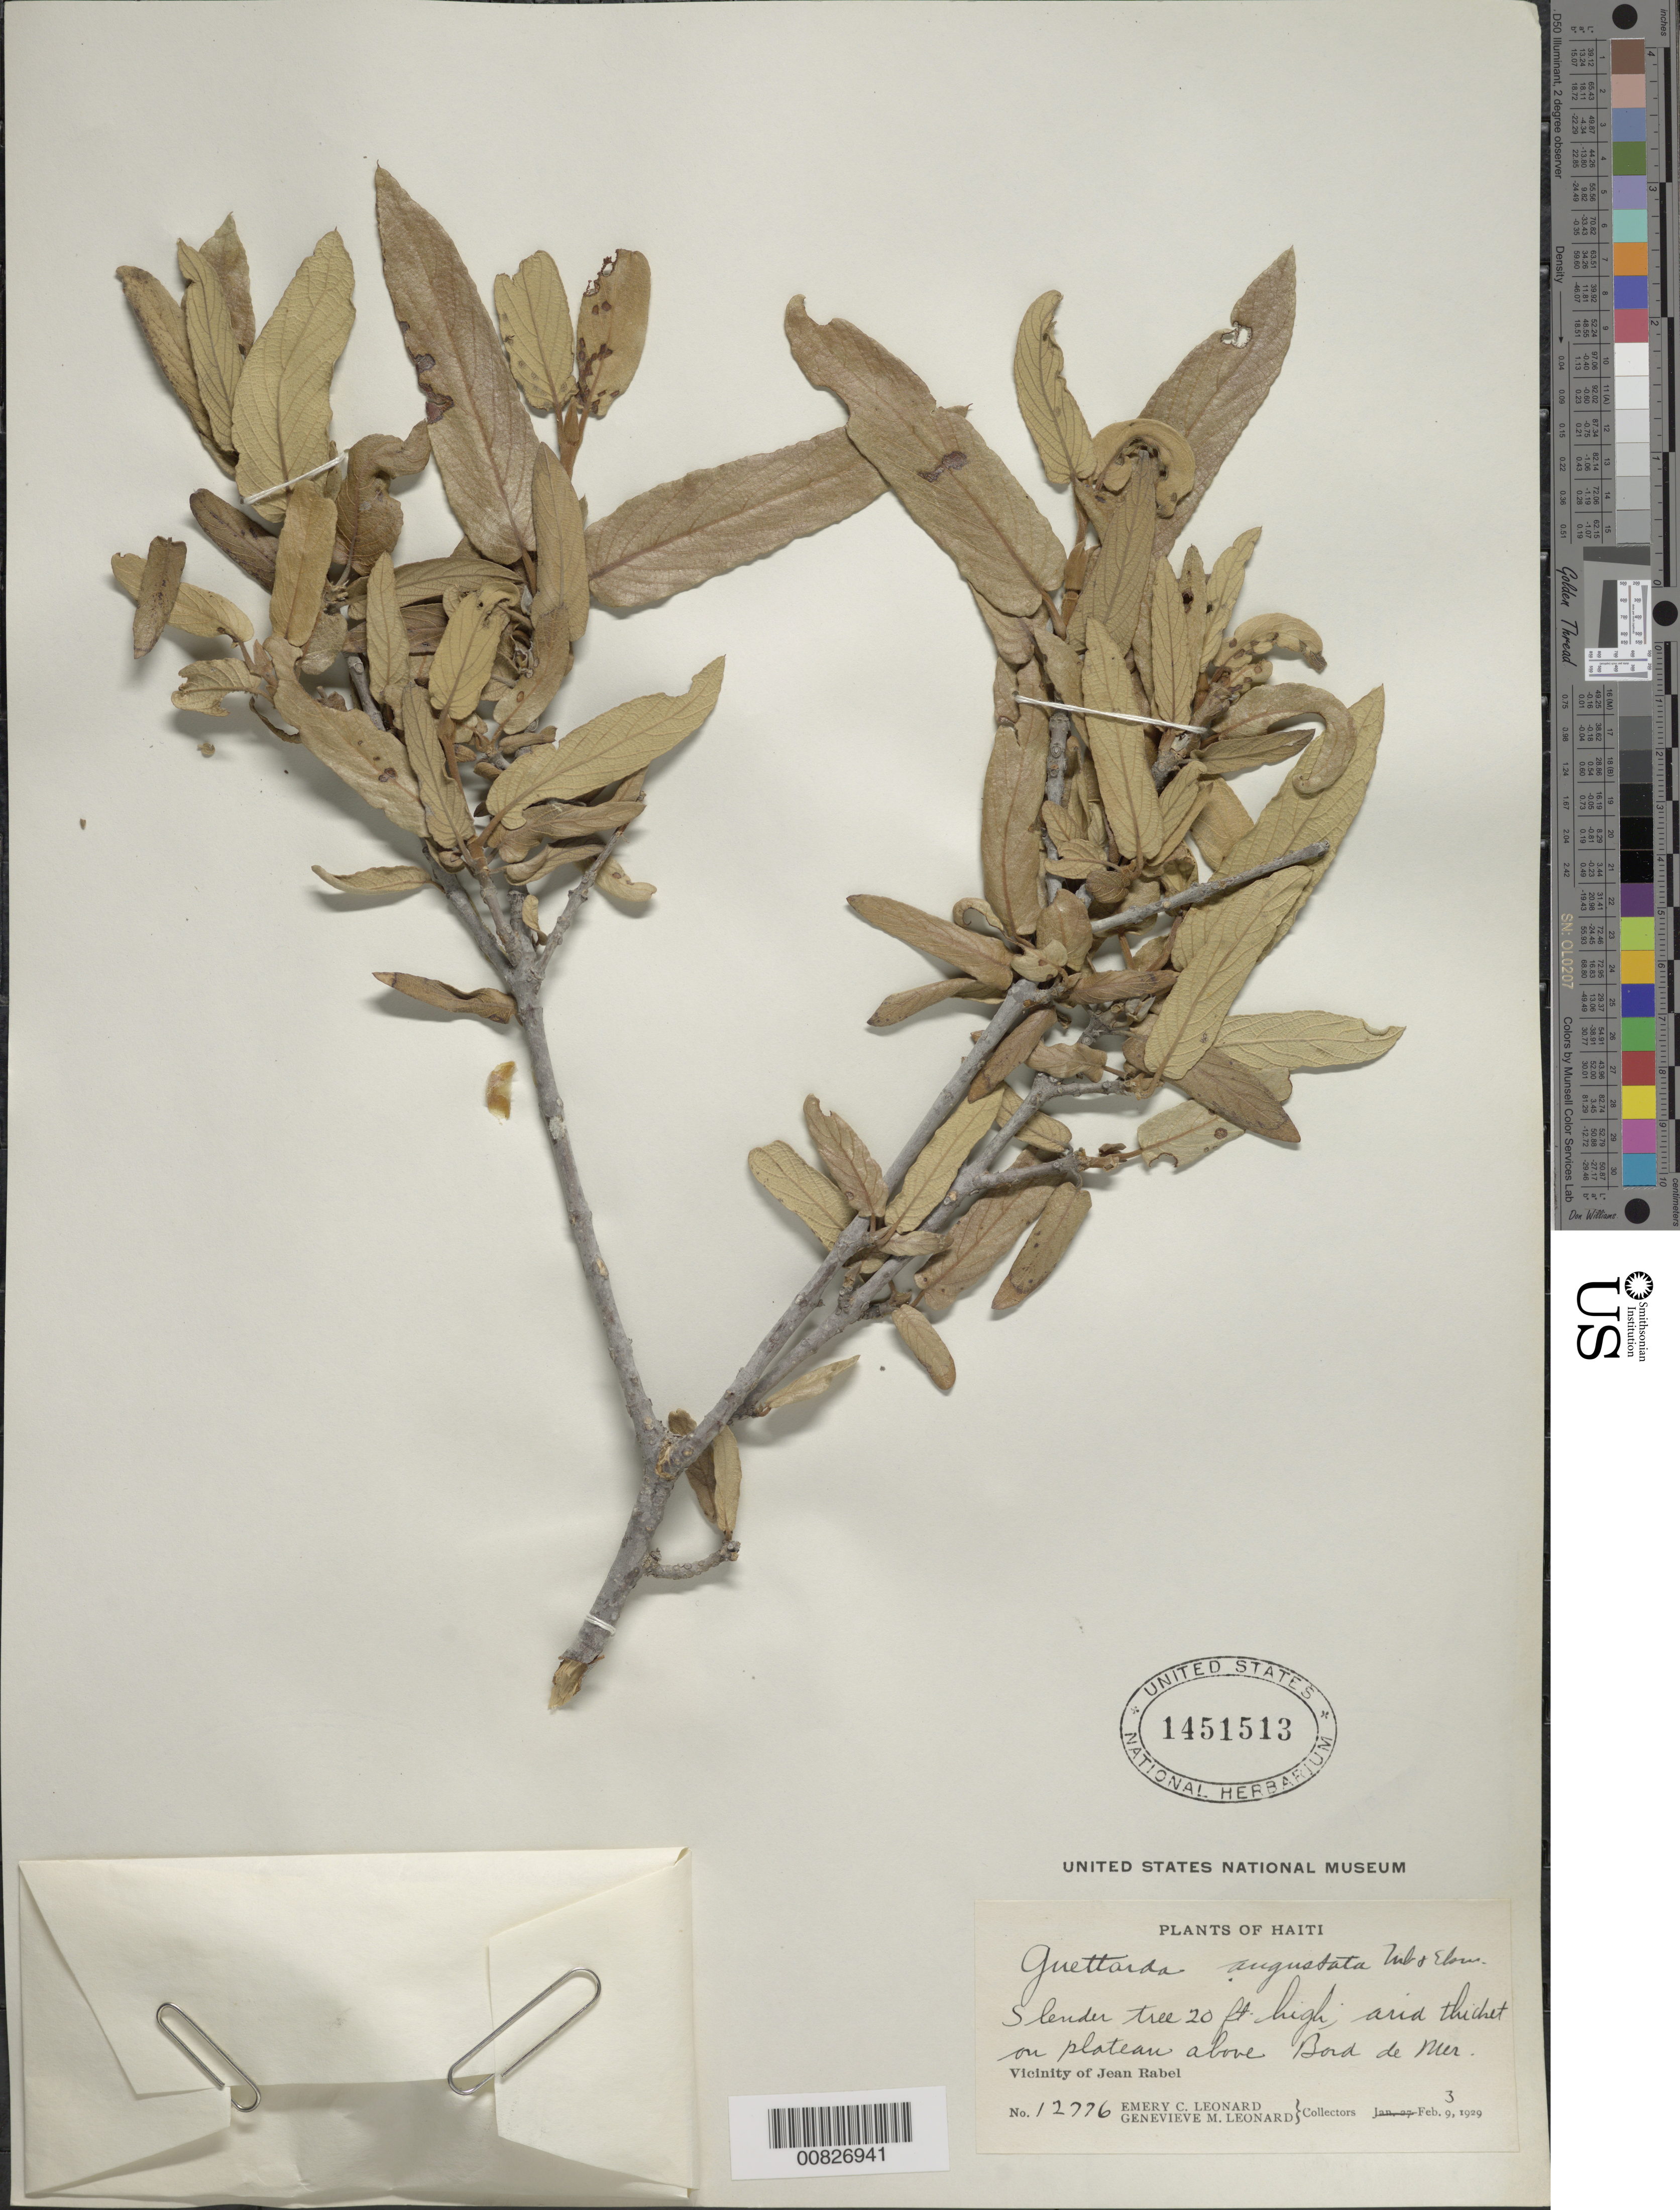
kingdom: Plantae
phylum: Tracheophyta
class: Magnoliopsida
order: Gentianales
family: Rubiaceae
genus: Guettarda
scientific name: Guettarda angustata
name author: Urb. & Ekman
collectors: E. C. Leonard & G. M. Leonard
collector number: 12776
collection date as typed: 03 Feb 1929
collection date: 1929-02-03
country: Haiti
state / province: Nord-Ouest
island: Hispaniola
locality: Vicinity of Jean Rabel, above Bord de Mer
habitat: Arid thicket on plateau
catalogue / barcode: US 1451513